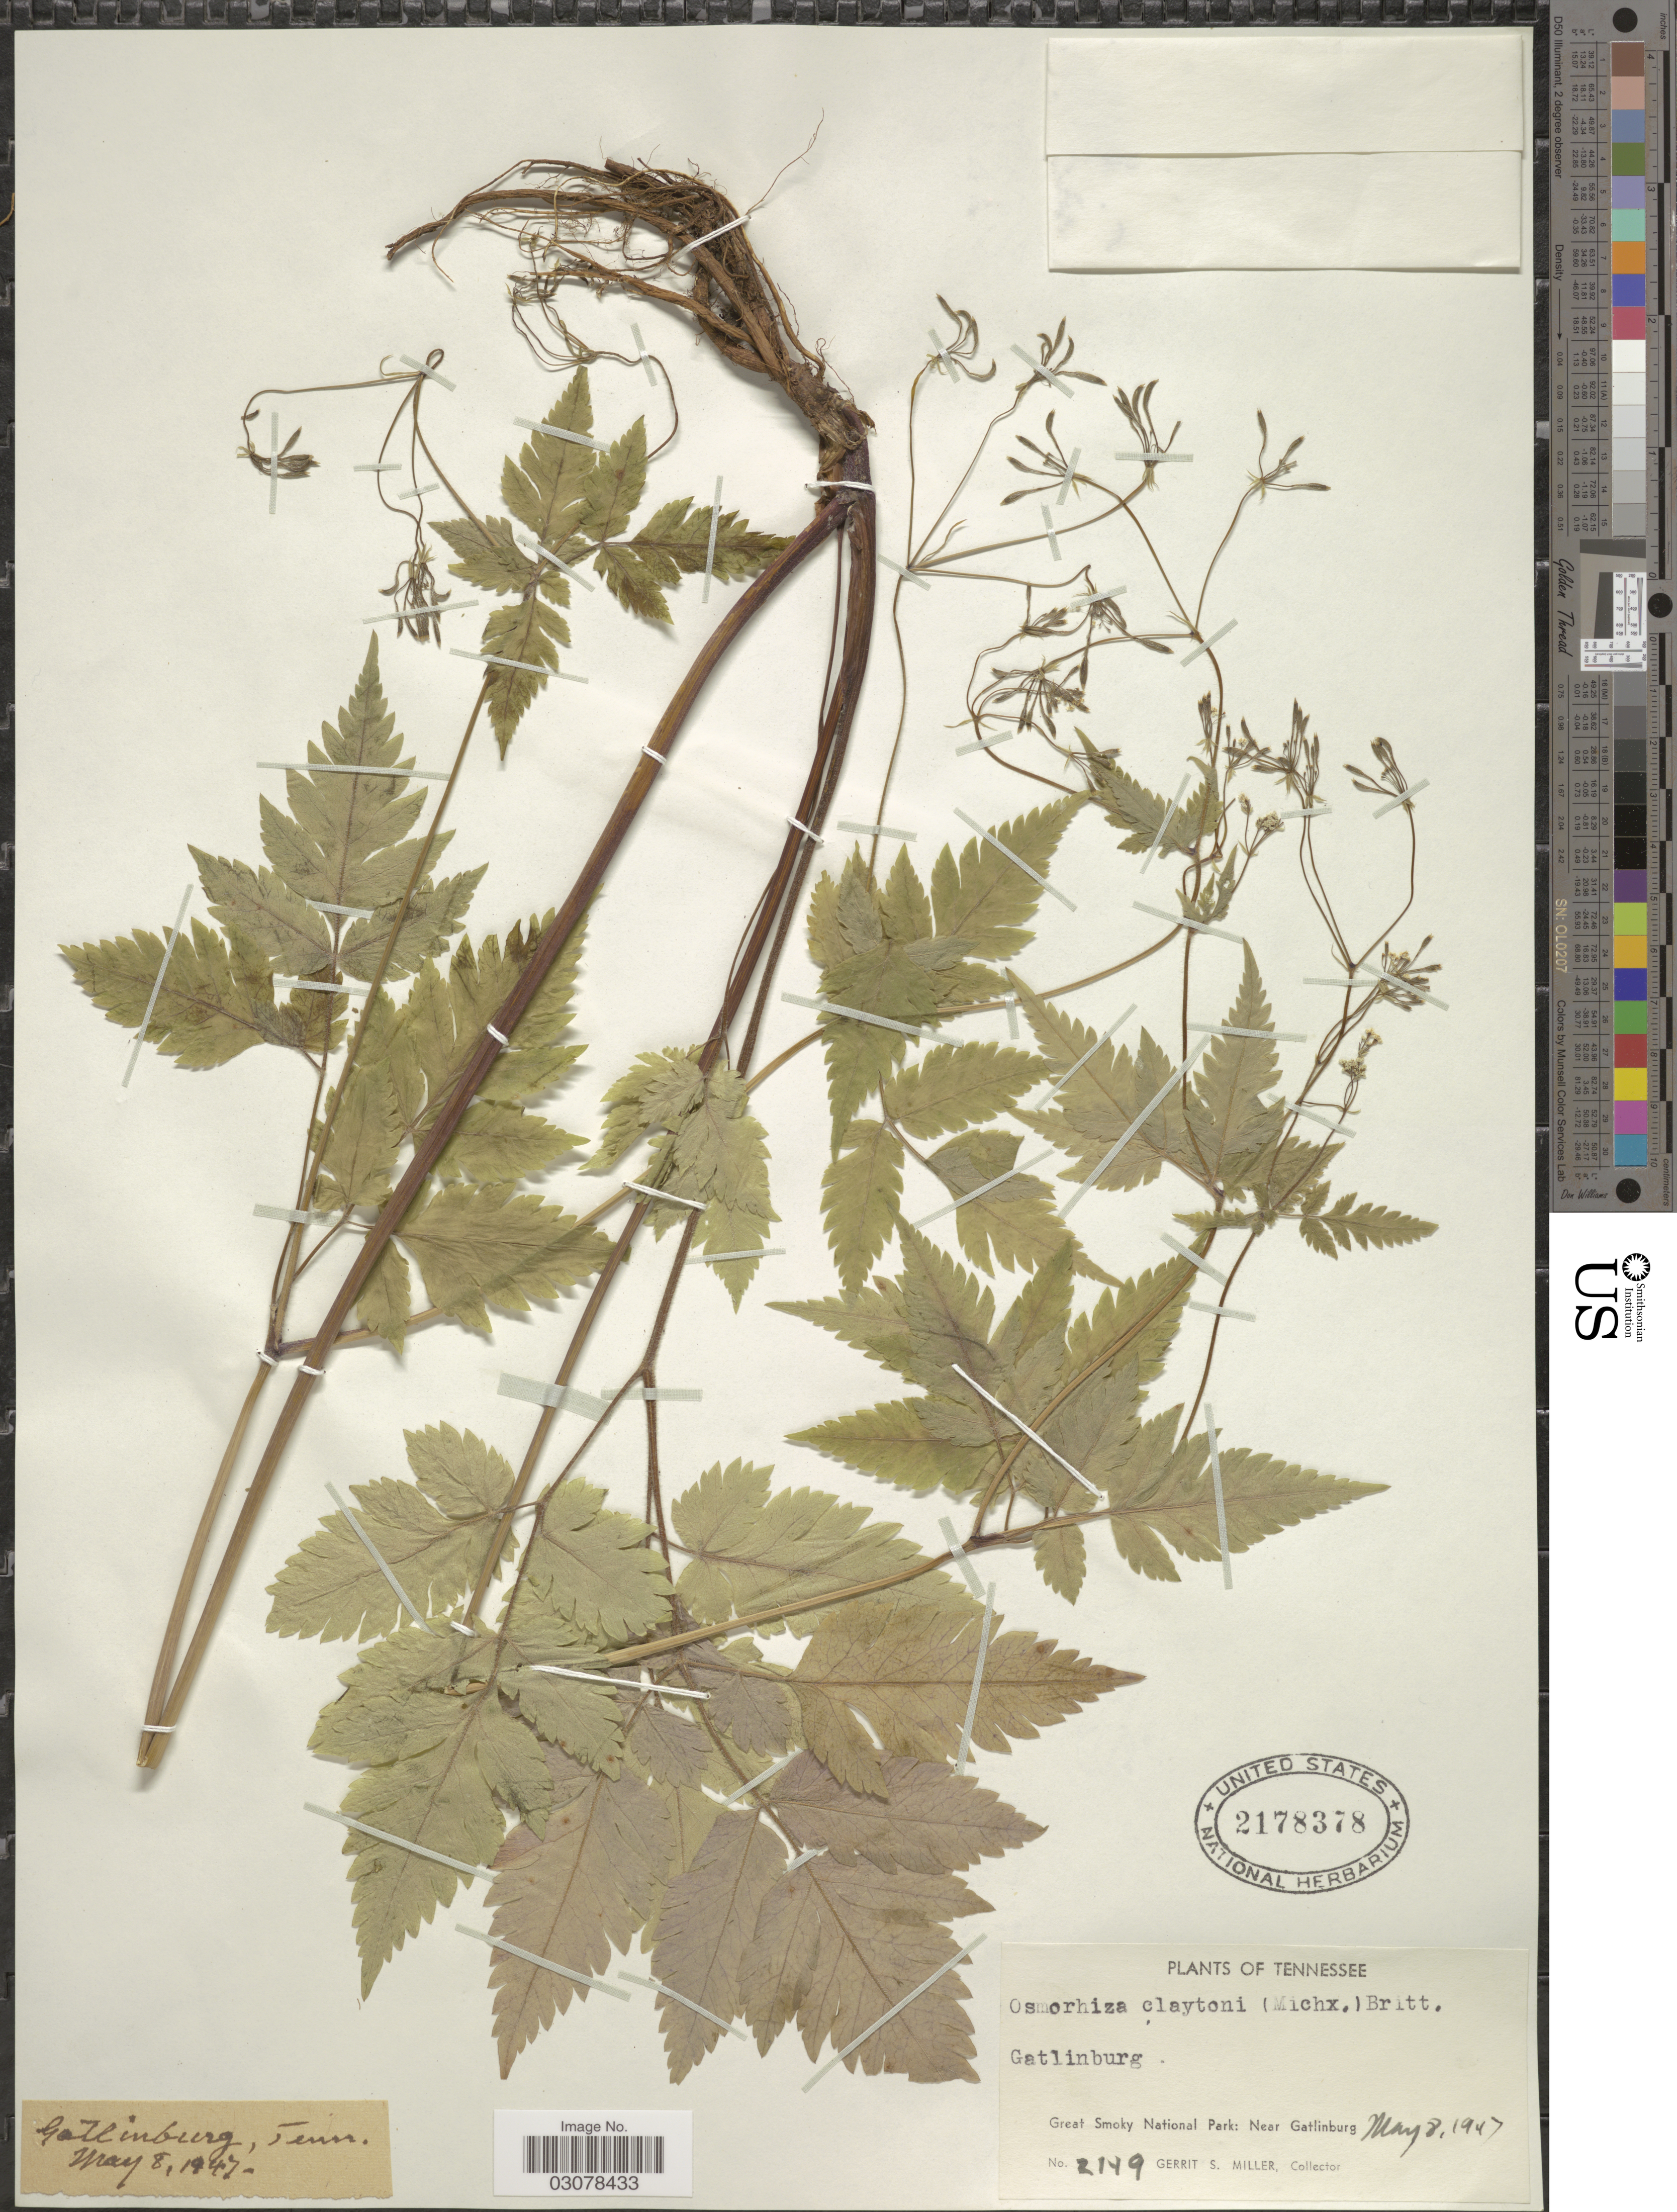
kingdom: Plantae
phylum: Tracheophyta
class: Magnoliopsida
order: Apiales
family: Apiaceae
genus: Osmorhiza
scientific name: Osmorhiza claytonii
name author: (Michx.) C.B. Clarke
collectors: G. S. Miller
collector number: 2119*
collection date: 1947-05-08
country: United States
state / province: Tennessee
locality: Gatlinburg. Great Smoky National Park: Near Gatlinburg.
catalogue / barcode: US 2178378